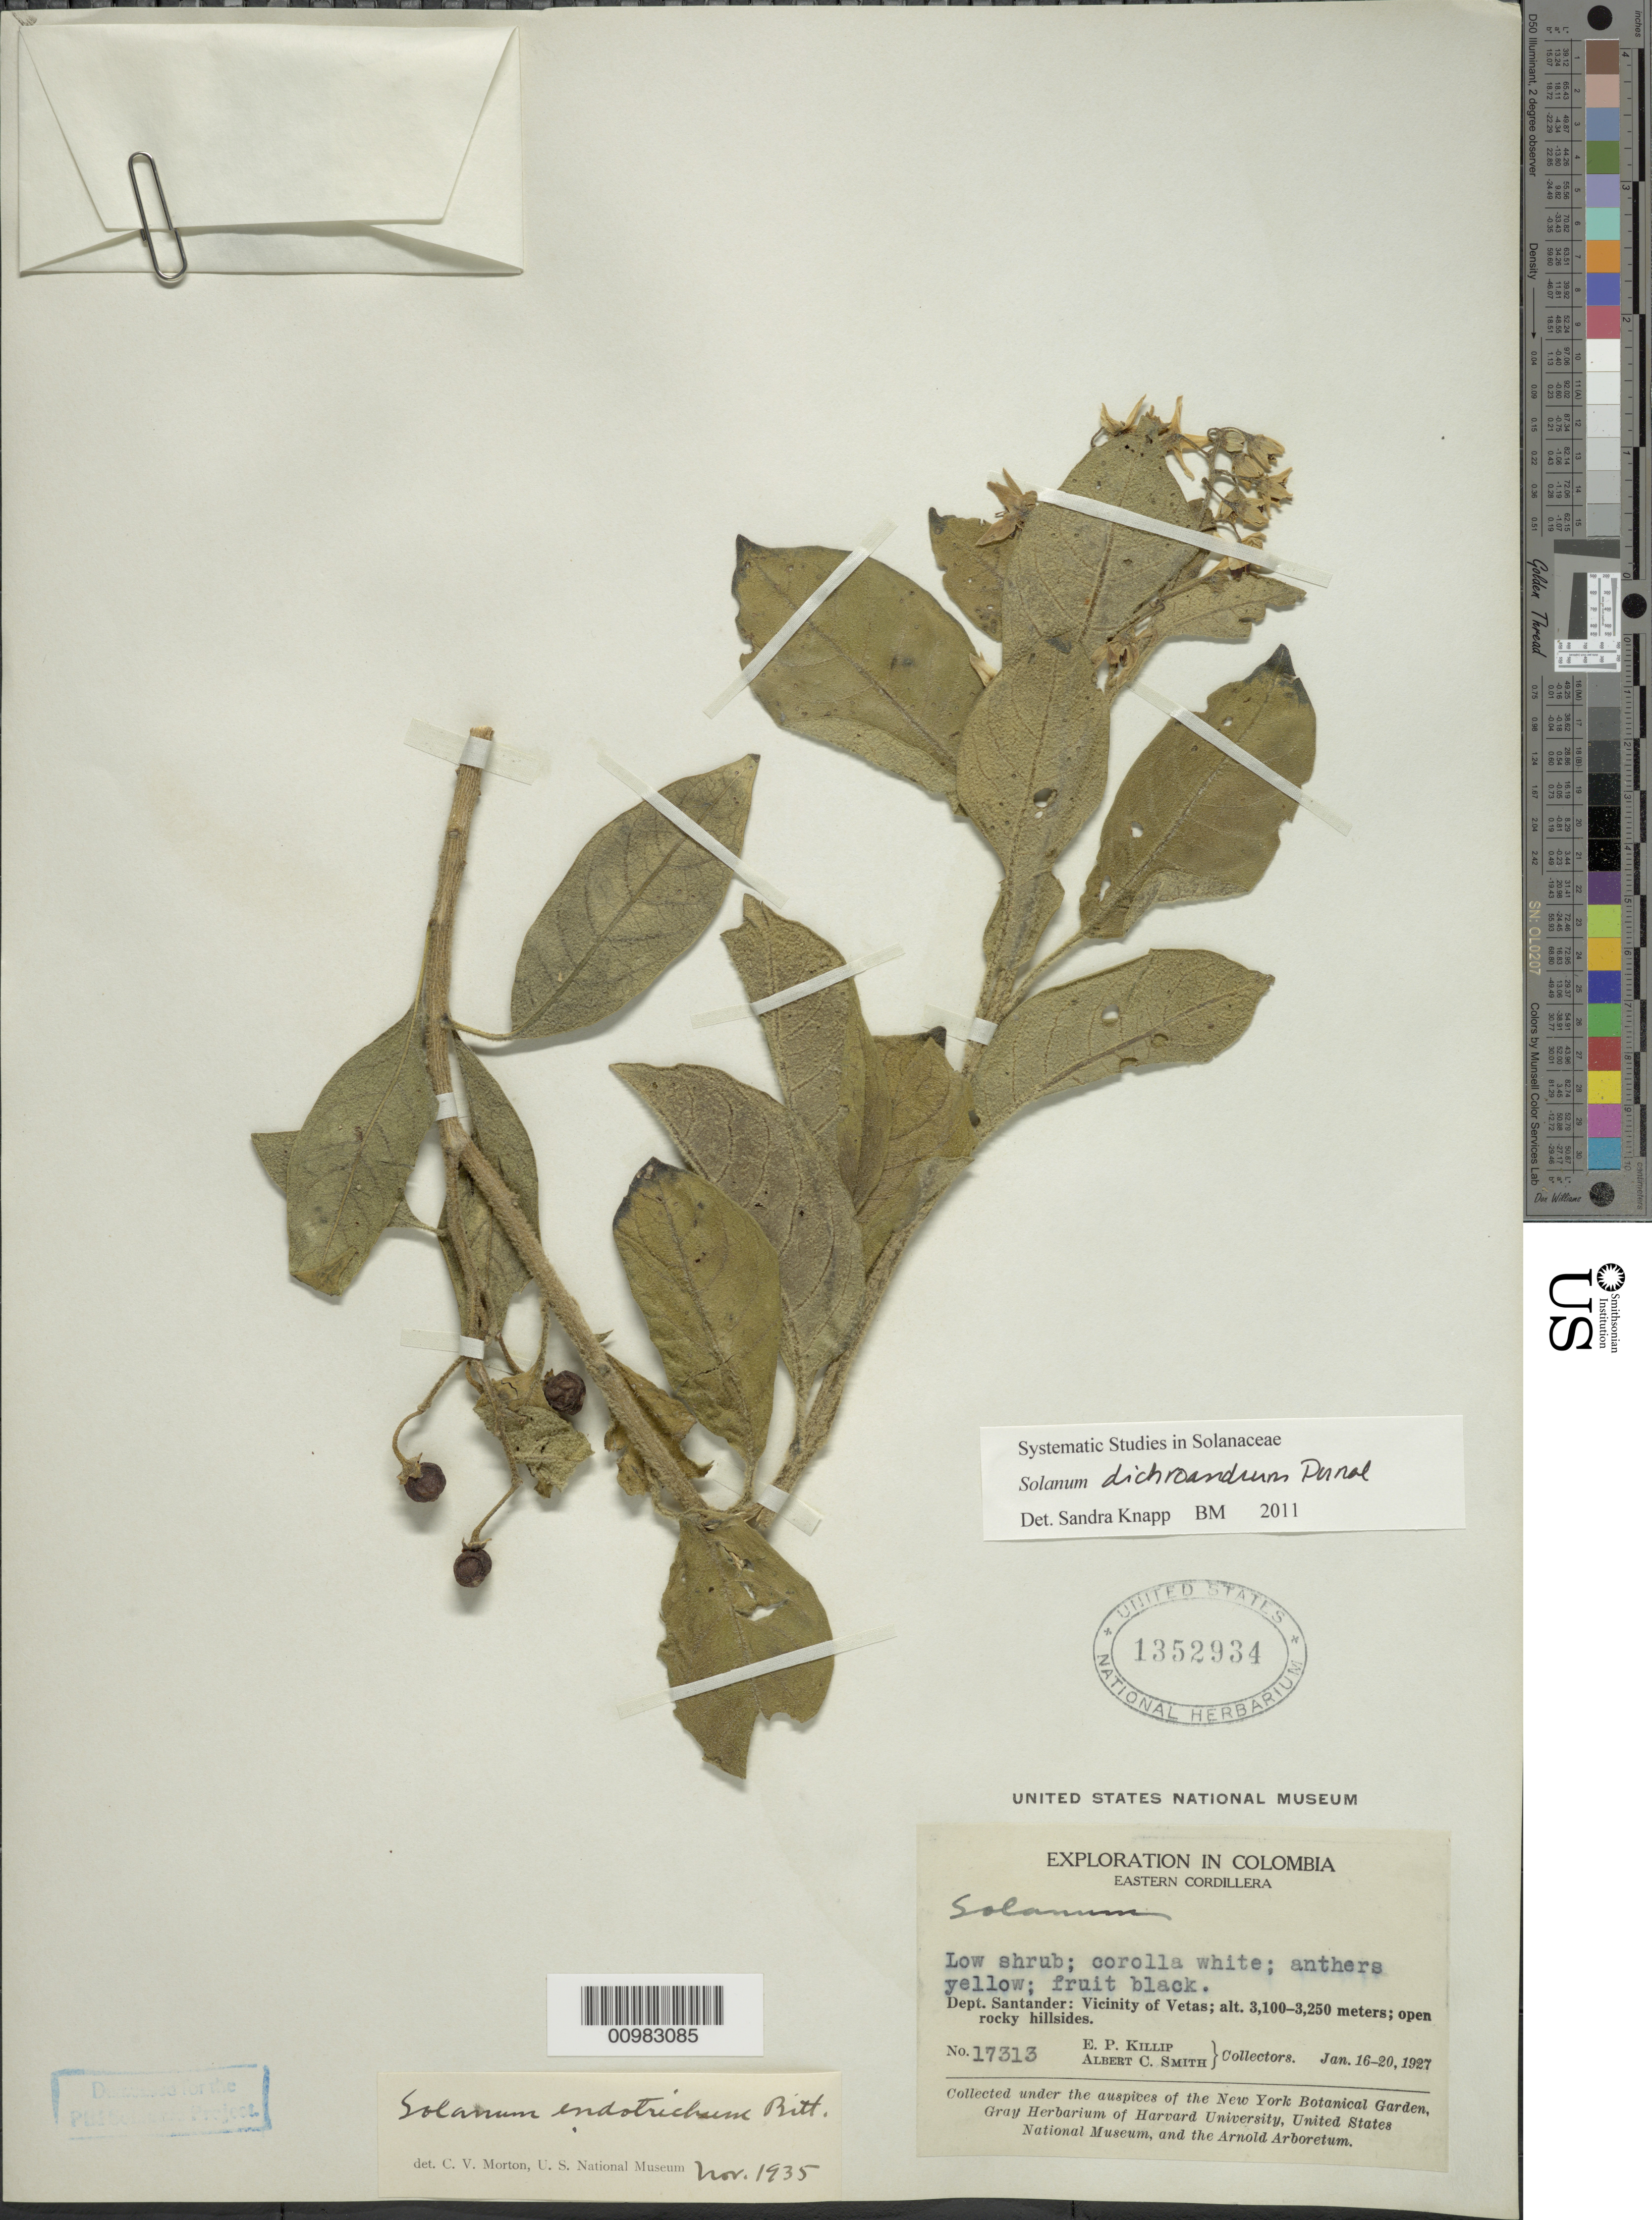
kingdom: Plantae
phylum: Tracheophyta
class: Magnoliopsida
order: Solanales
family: Solanaceae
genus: Solanum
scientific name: Solanum dichroandrum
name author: Dunal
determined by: Knapp, S. D.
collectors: E. P. Killip & A. C. Smith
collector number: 17313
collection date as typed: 16 Jan 1927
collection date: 1927-01-16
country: Colombia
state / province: Santander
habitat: open rocky hillsides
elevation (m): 3100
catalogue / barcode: US 1352934